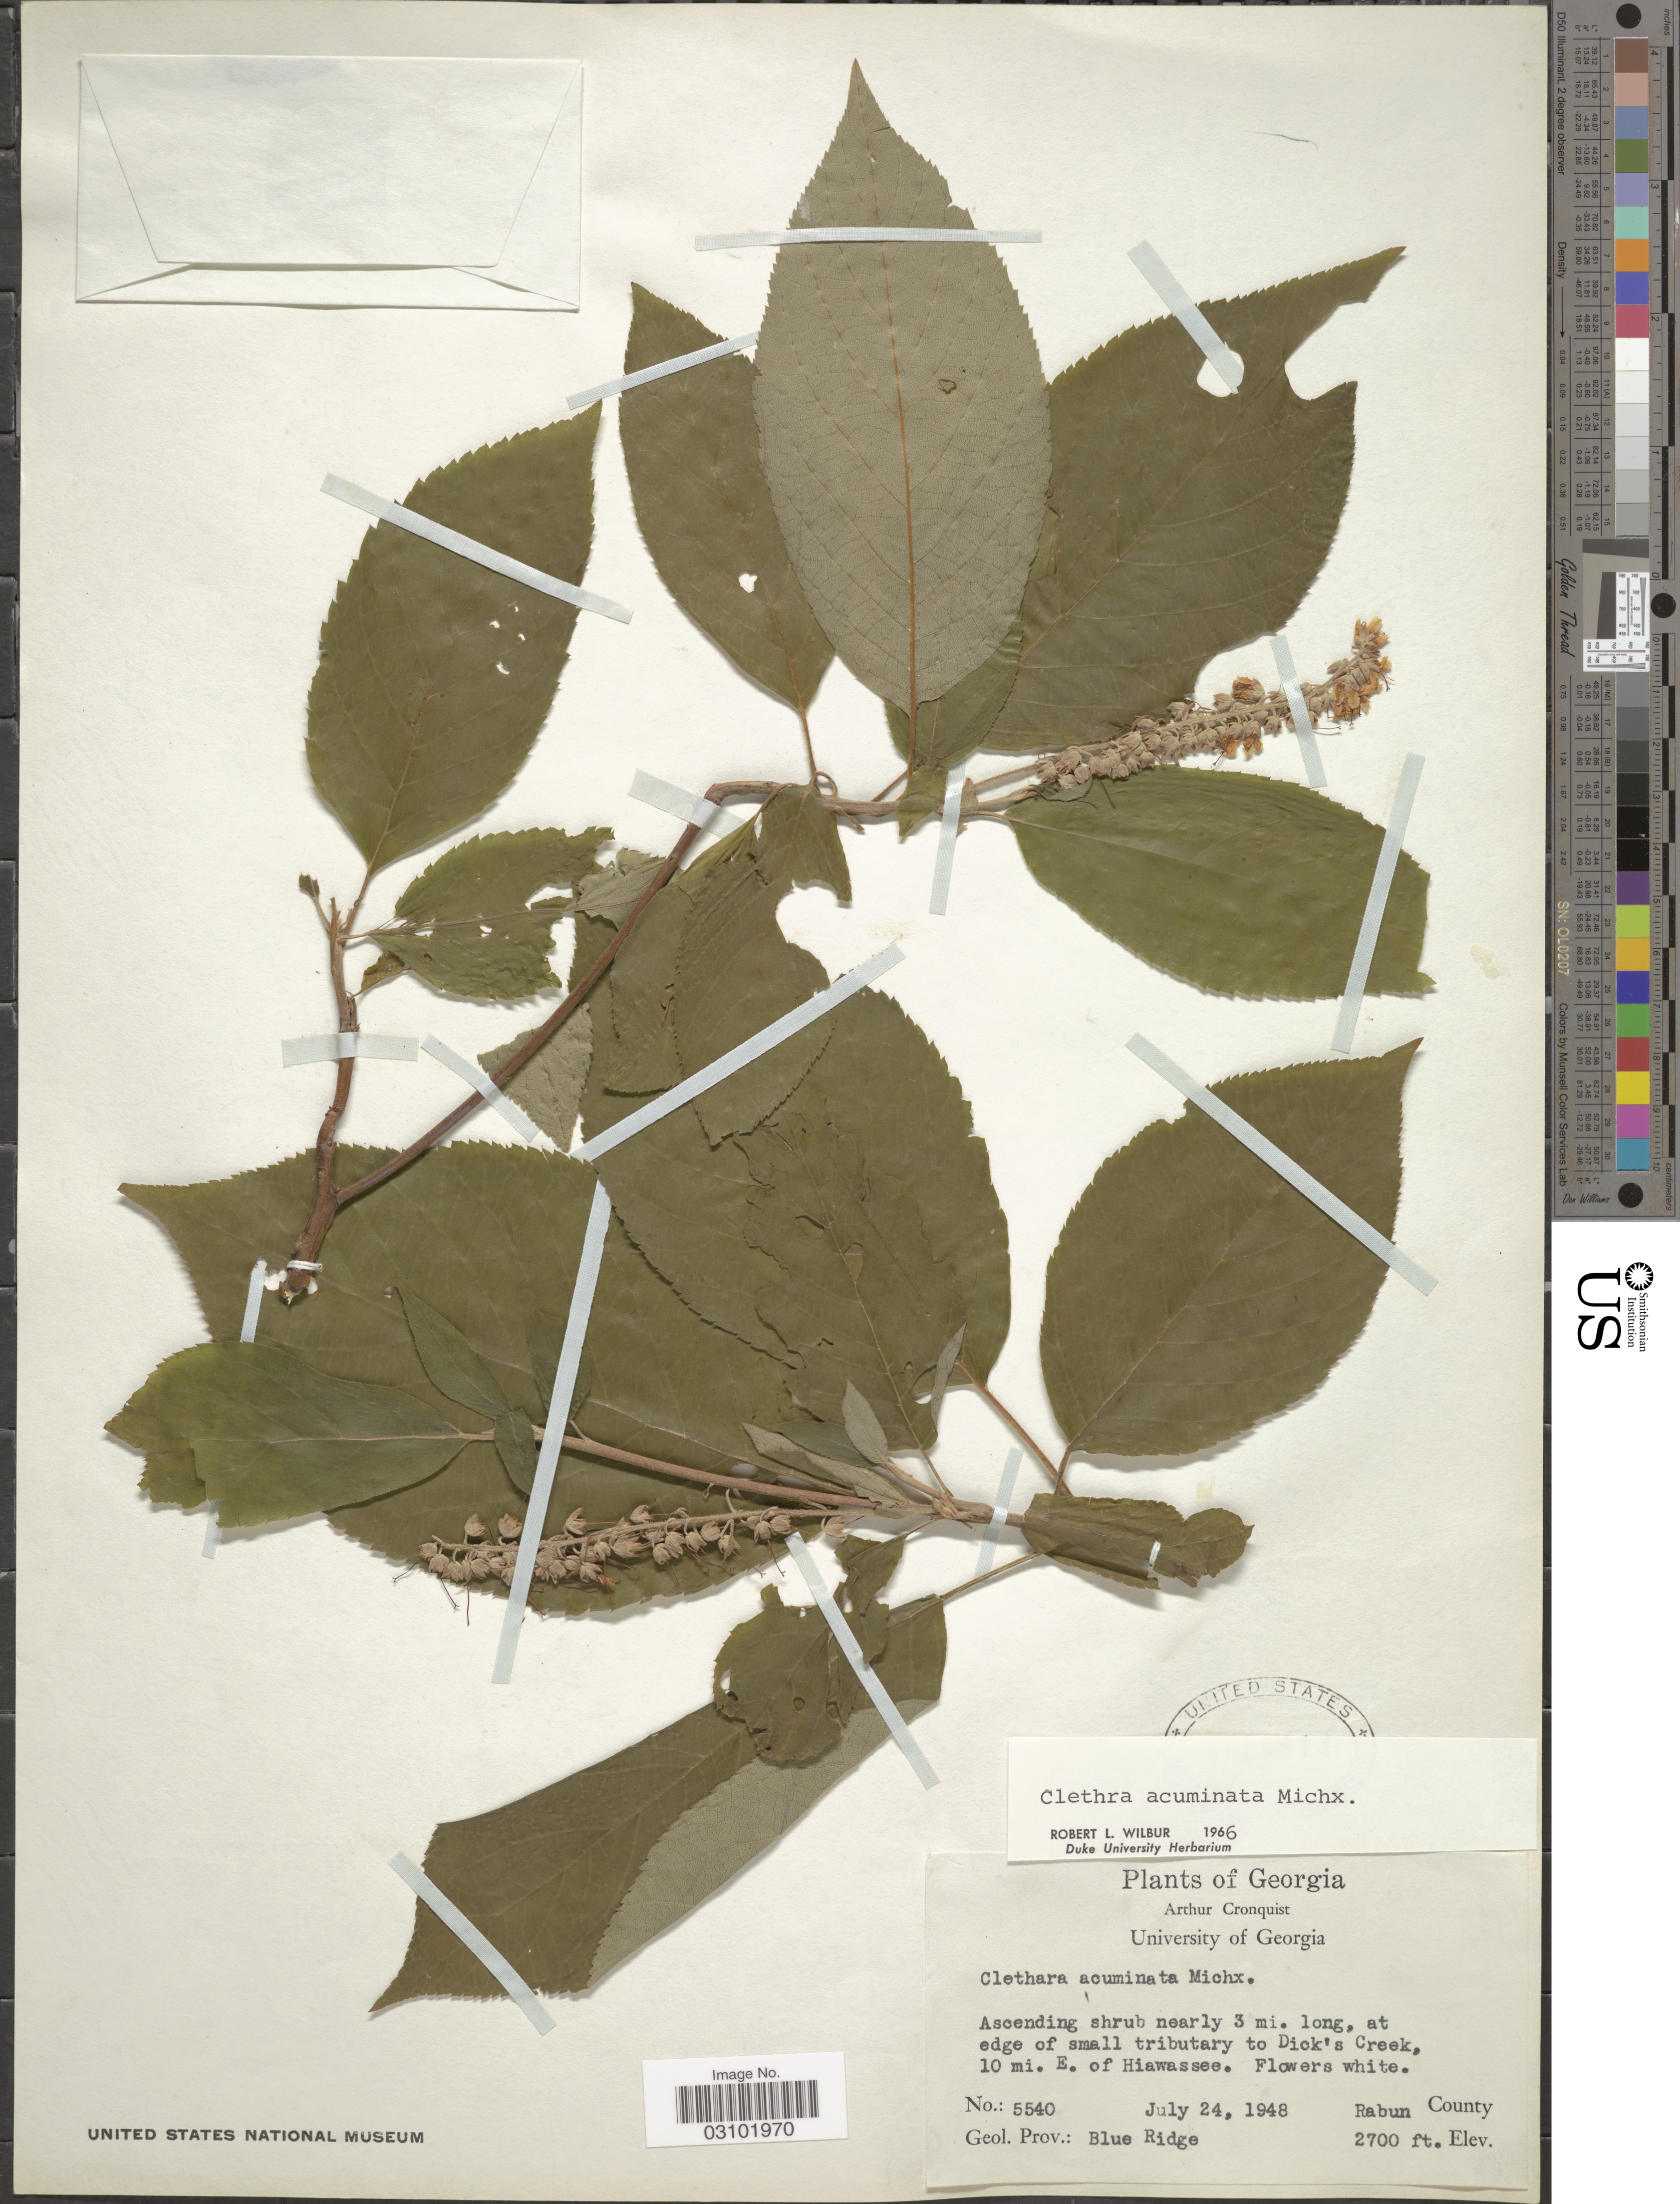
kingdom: Plantae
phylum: Tracheophyta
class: Magnoliopsida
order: Ericales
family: Clethraceae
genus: Clethra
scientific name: Clethra acuminata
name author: Michx.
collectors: A. J. Cronquist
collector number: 5540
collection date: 1948-07-24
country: United States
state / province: Georgia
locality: At edge of small tributary to Dick's Creek, 10 mi. E. of Hiawassee. Rabun County. Geol. Prov.: Blue Ridge.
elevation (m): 823